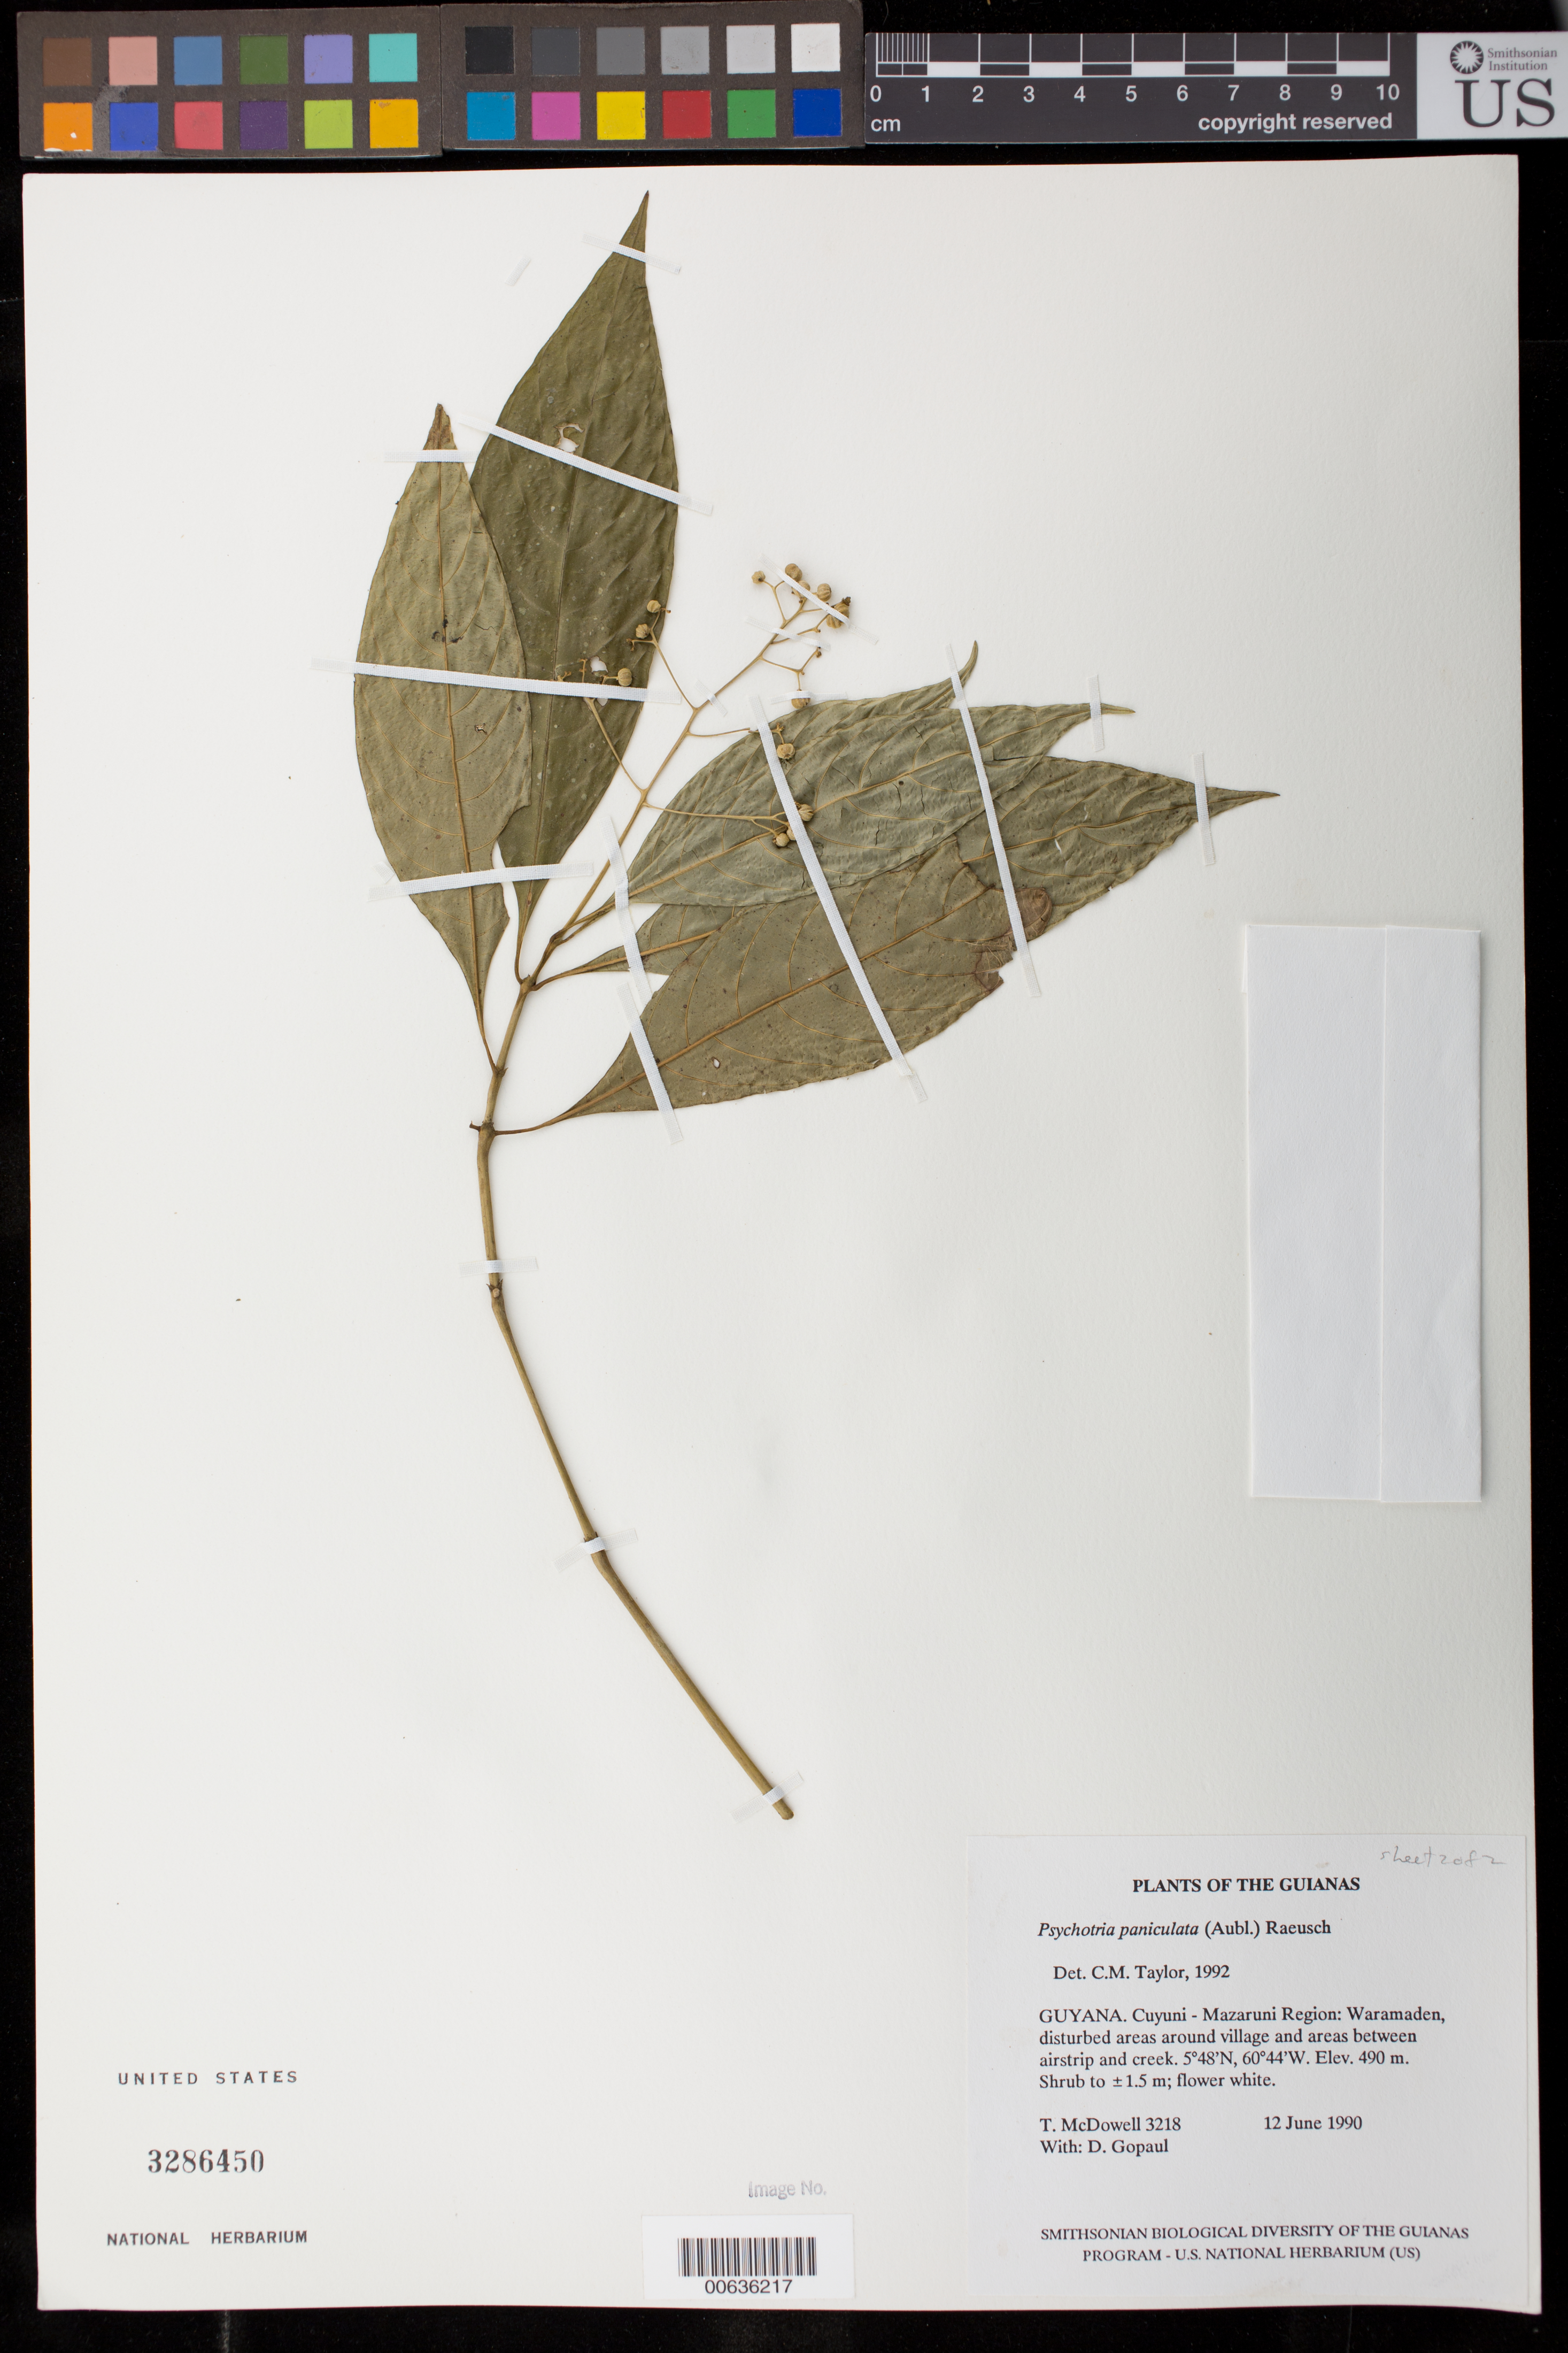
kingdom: Plantae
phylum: Tracheophyta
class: Magnoliopsida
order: Gentianales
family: Rubiaceae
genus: Palicourea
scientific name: Palicourea aubletii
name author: Delprete & J.H. Kirkbr.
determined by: Kirkbride, J. H., Jr.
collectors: T. McDowell & D. Gopaul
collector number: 3218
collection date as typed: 12 June 1990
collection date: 1990-06-12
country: Guyana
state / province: Cuyuni-Mazaruni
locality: Waramaden, around village and between airstrip and creek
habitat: Disturbed areas around village and disturbed woods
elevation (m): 490